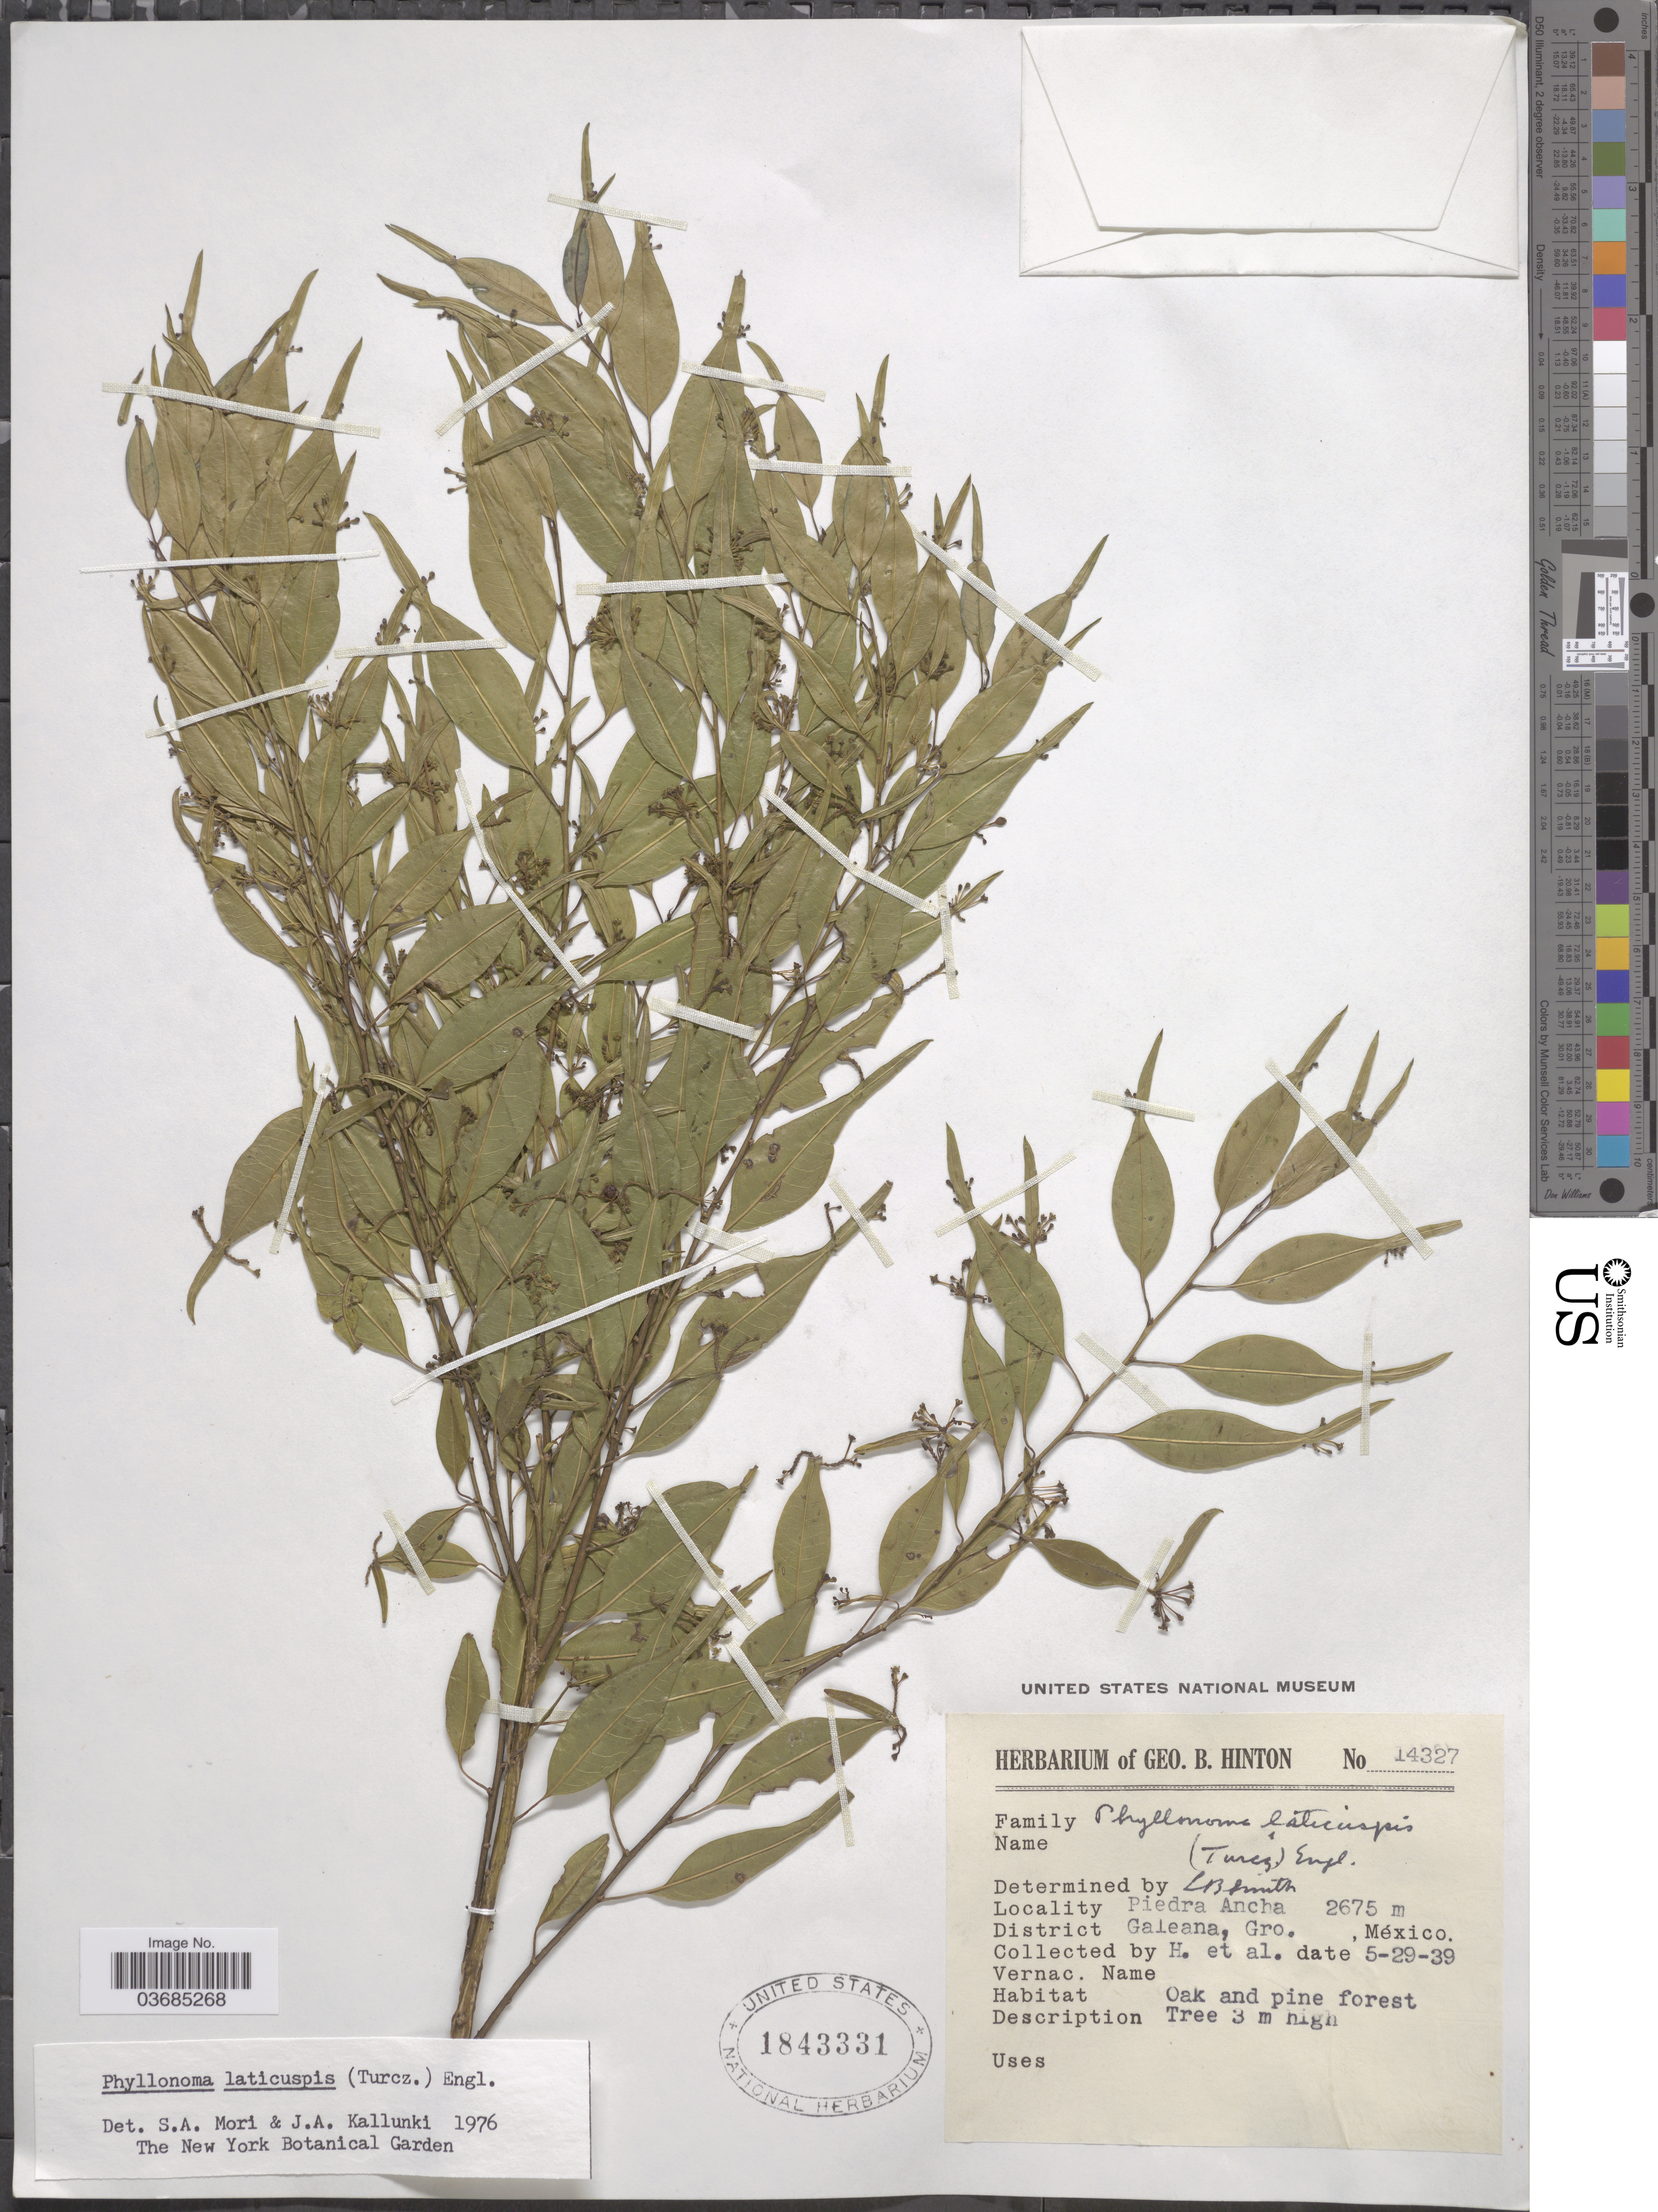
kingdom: Plantae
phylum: Tracheophyta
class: Magnoliopsida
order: Aquifoliales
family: Phyllonomaceae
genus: Phyllonoma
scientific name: Phyllonoma laticuspis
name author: (Turcz.) Engl.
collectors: G. B. Hinton & et al.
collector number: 14327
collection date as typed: Transcribed d/m/y: 29/5/39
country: Mexico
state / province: Guerrero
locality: Piedra Ancha. District Galeana.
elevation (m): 2675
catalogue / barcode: US 1843331